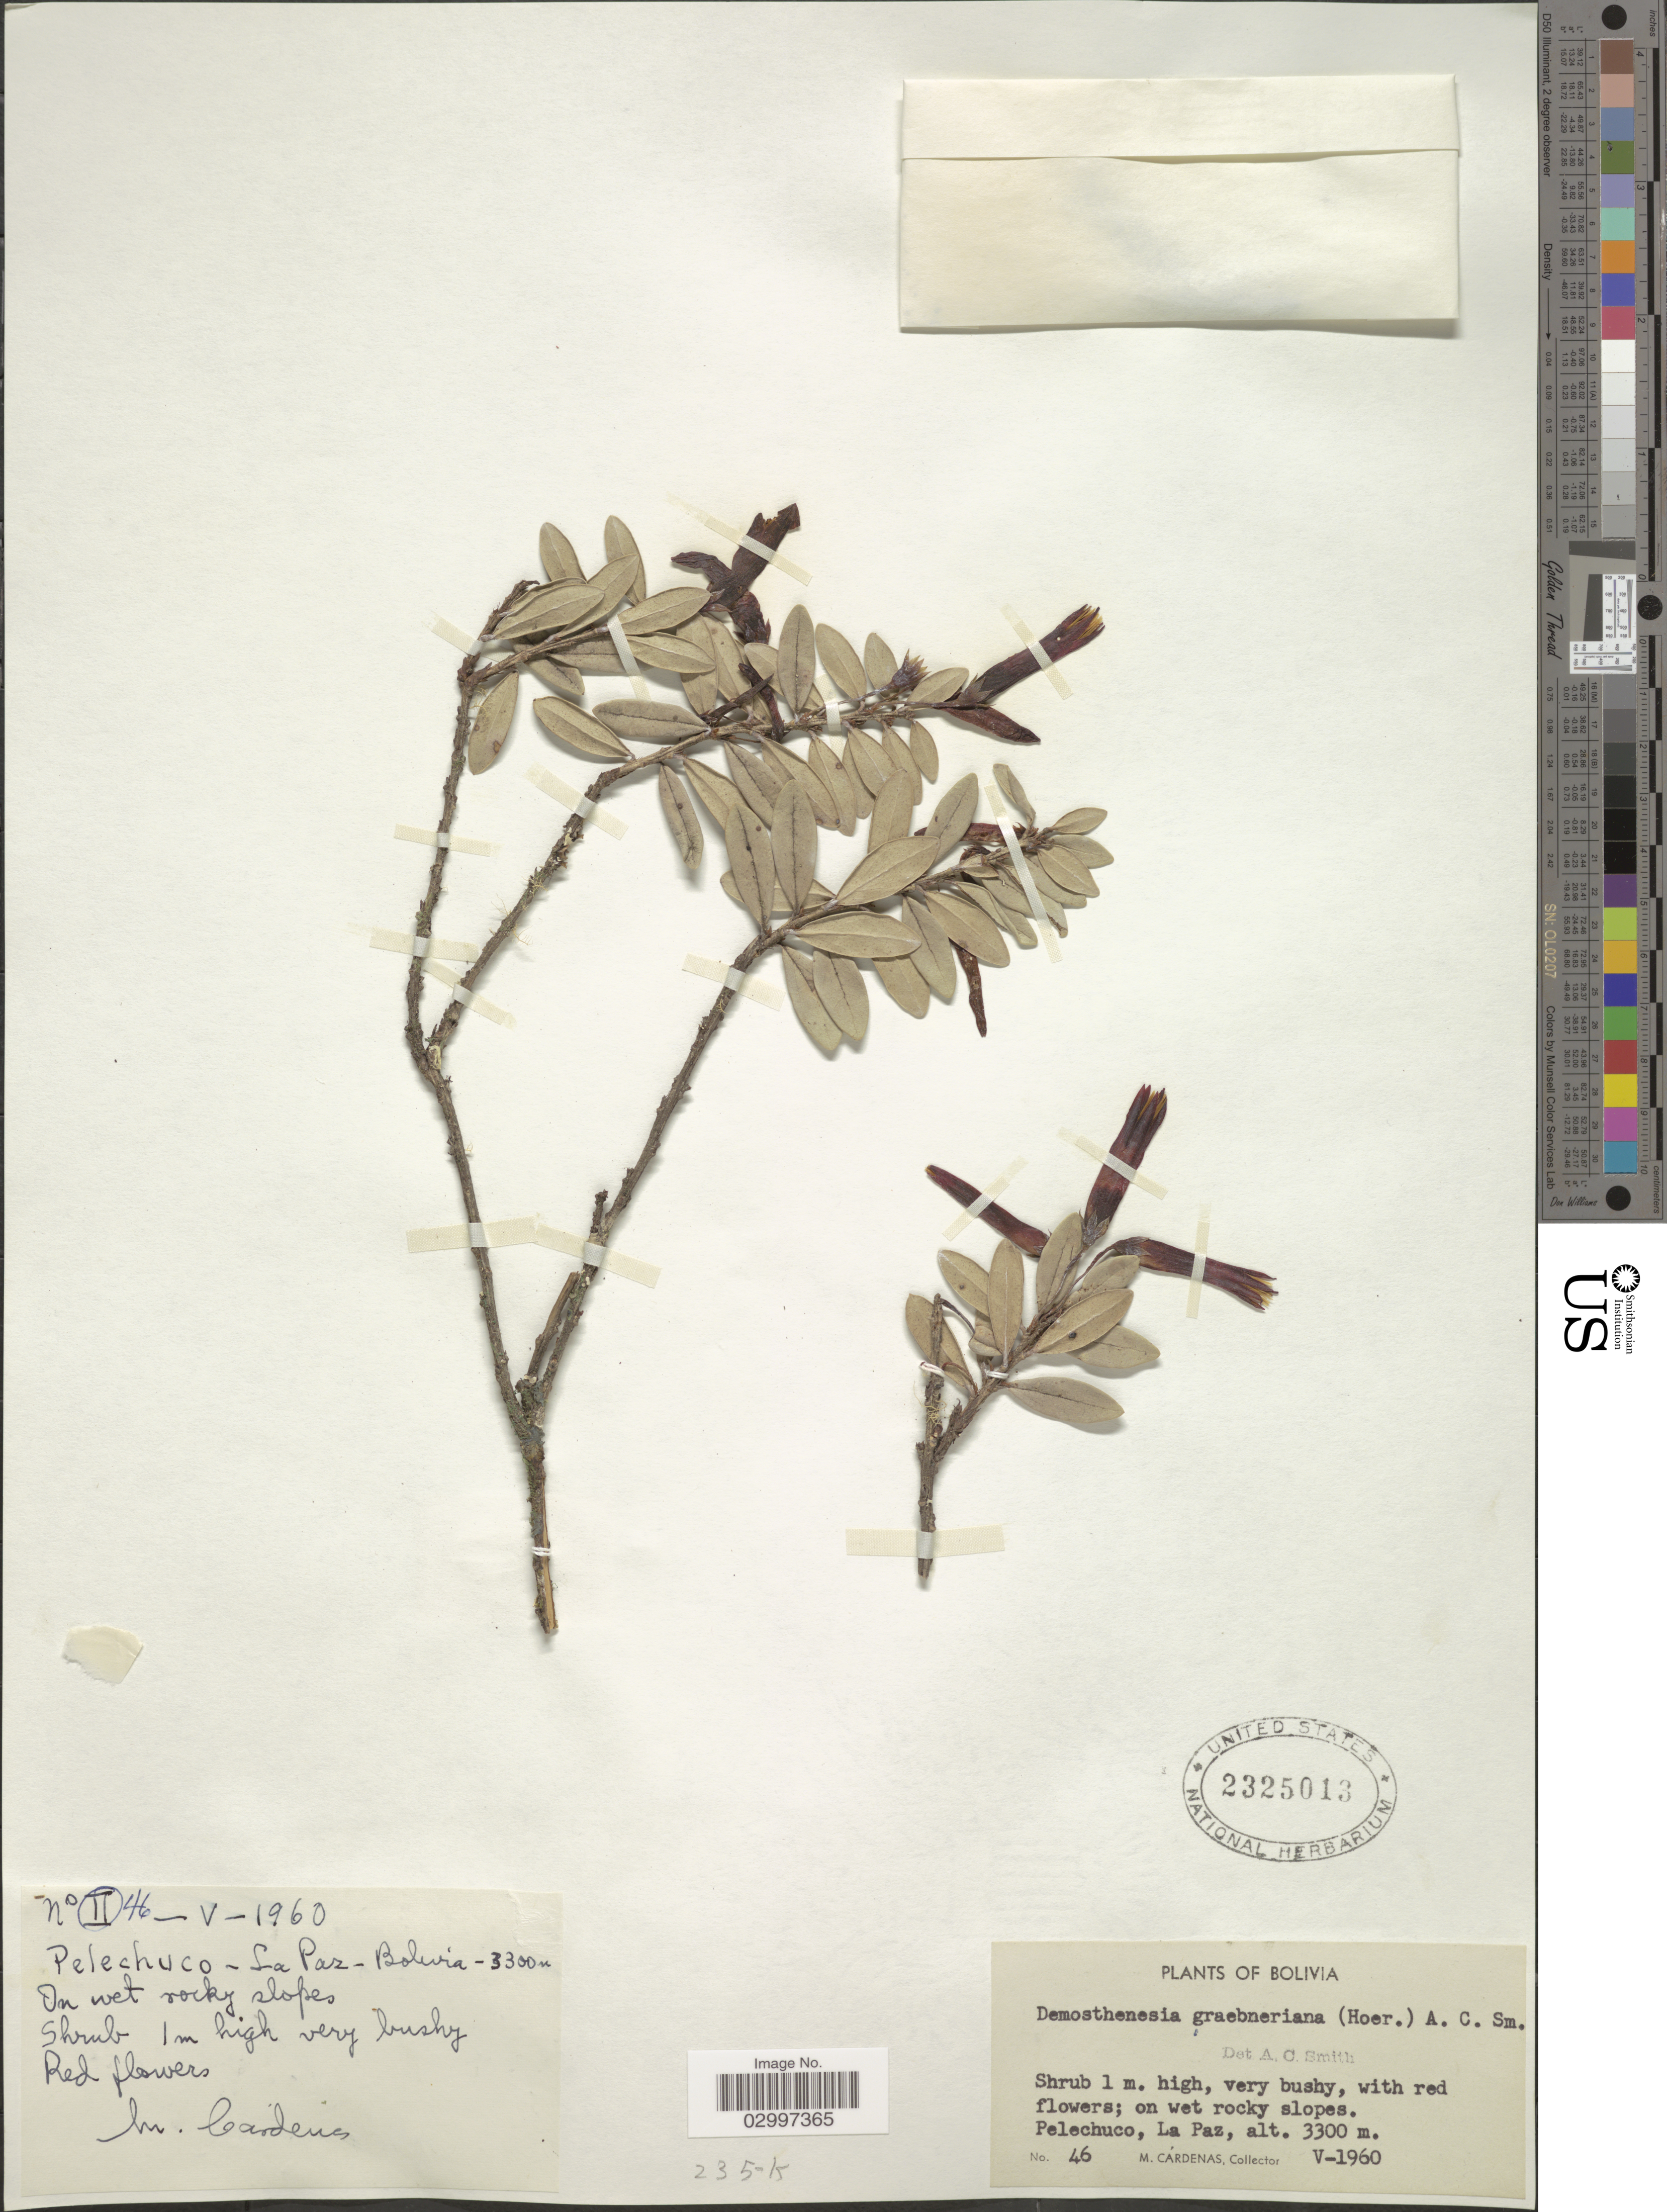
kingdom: Plantae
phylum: Tracheophyta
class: Magnoliopsida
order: Ericales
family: Ericaceae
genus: Demosthenesia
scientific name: Demosthenesia graebneriana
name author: (Hoerold) A.C. Sm.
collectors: M. Cárdenas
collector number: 46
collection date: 1960-05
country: Bolivia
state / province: La Paz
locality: Pelechuco.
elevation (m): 3300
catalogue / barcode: US 2325013